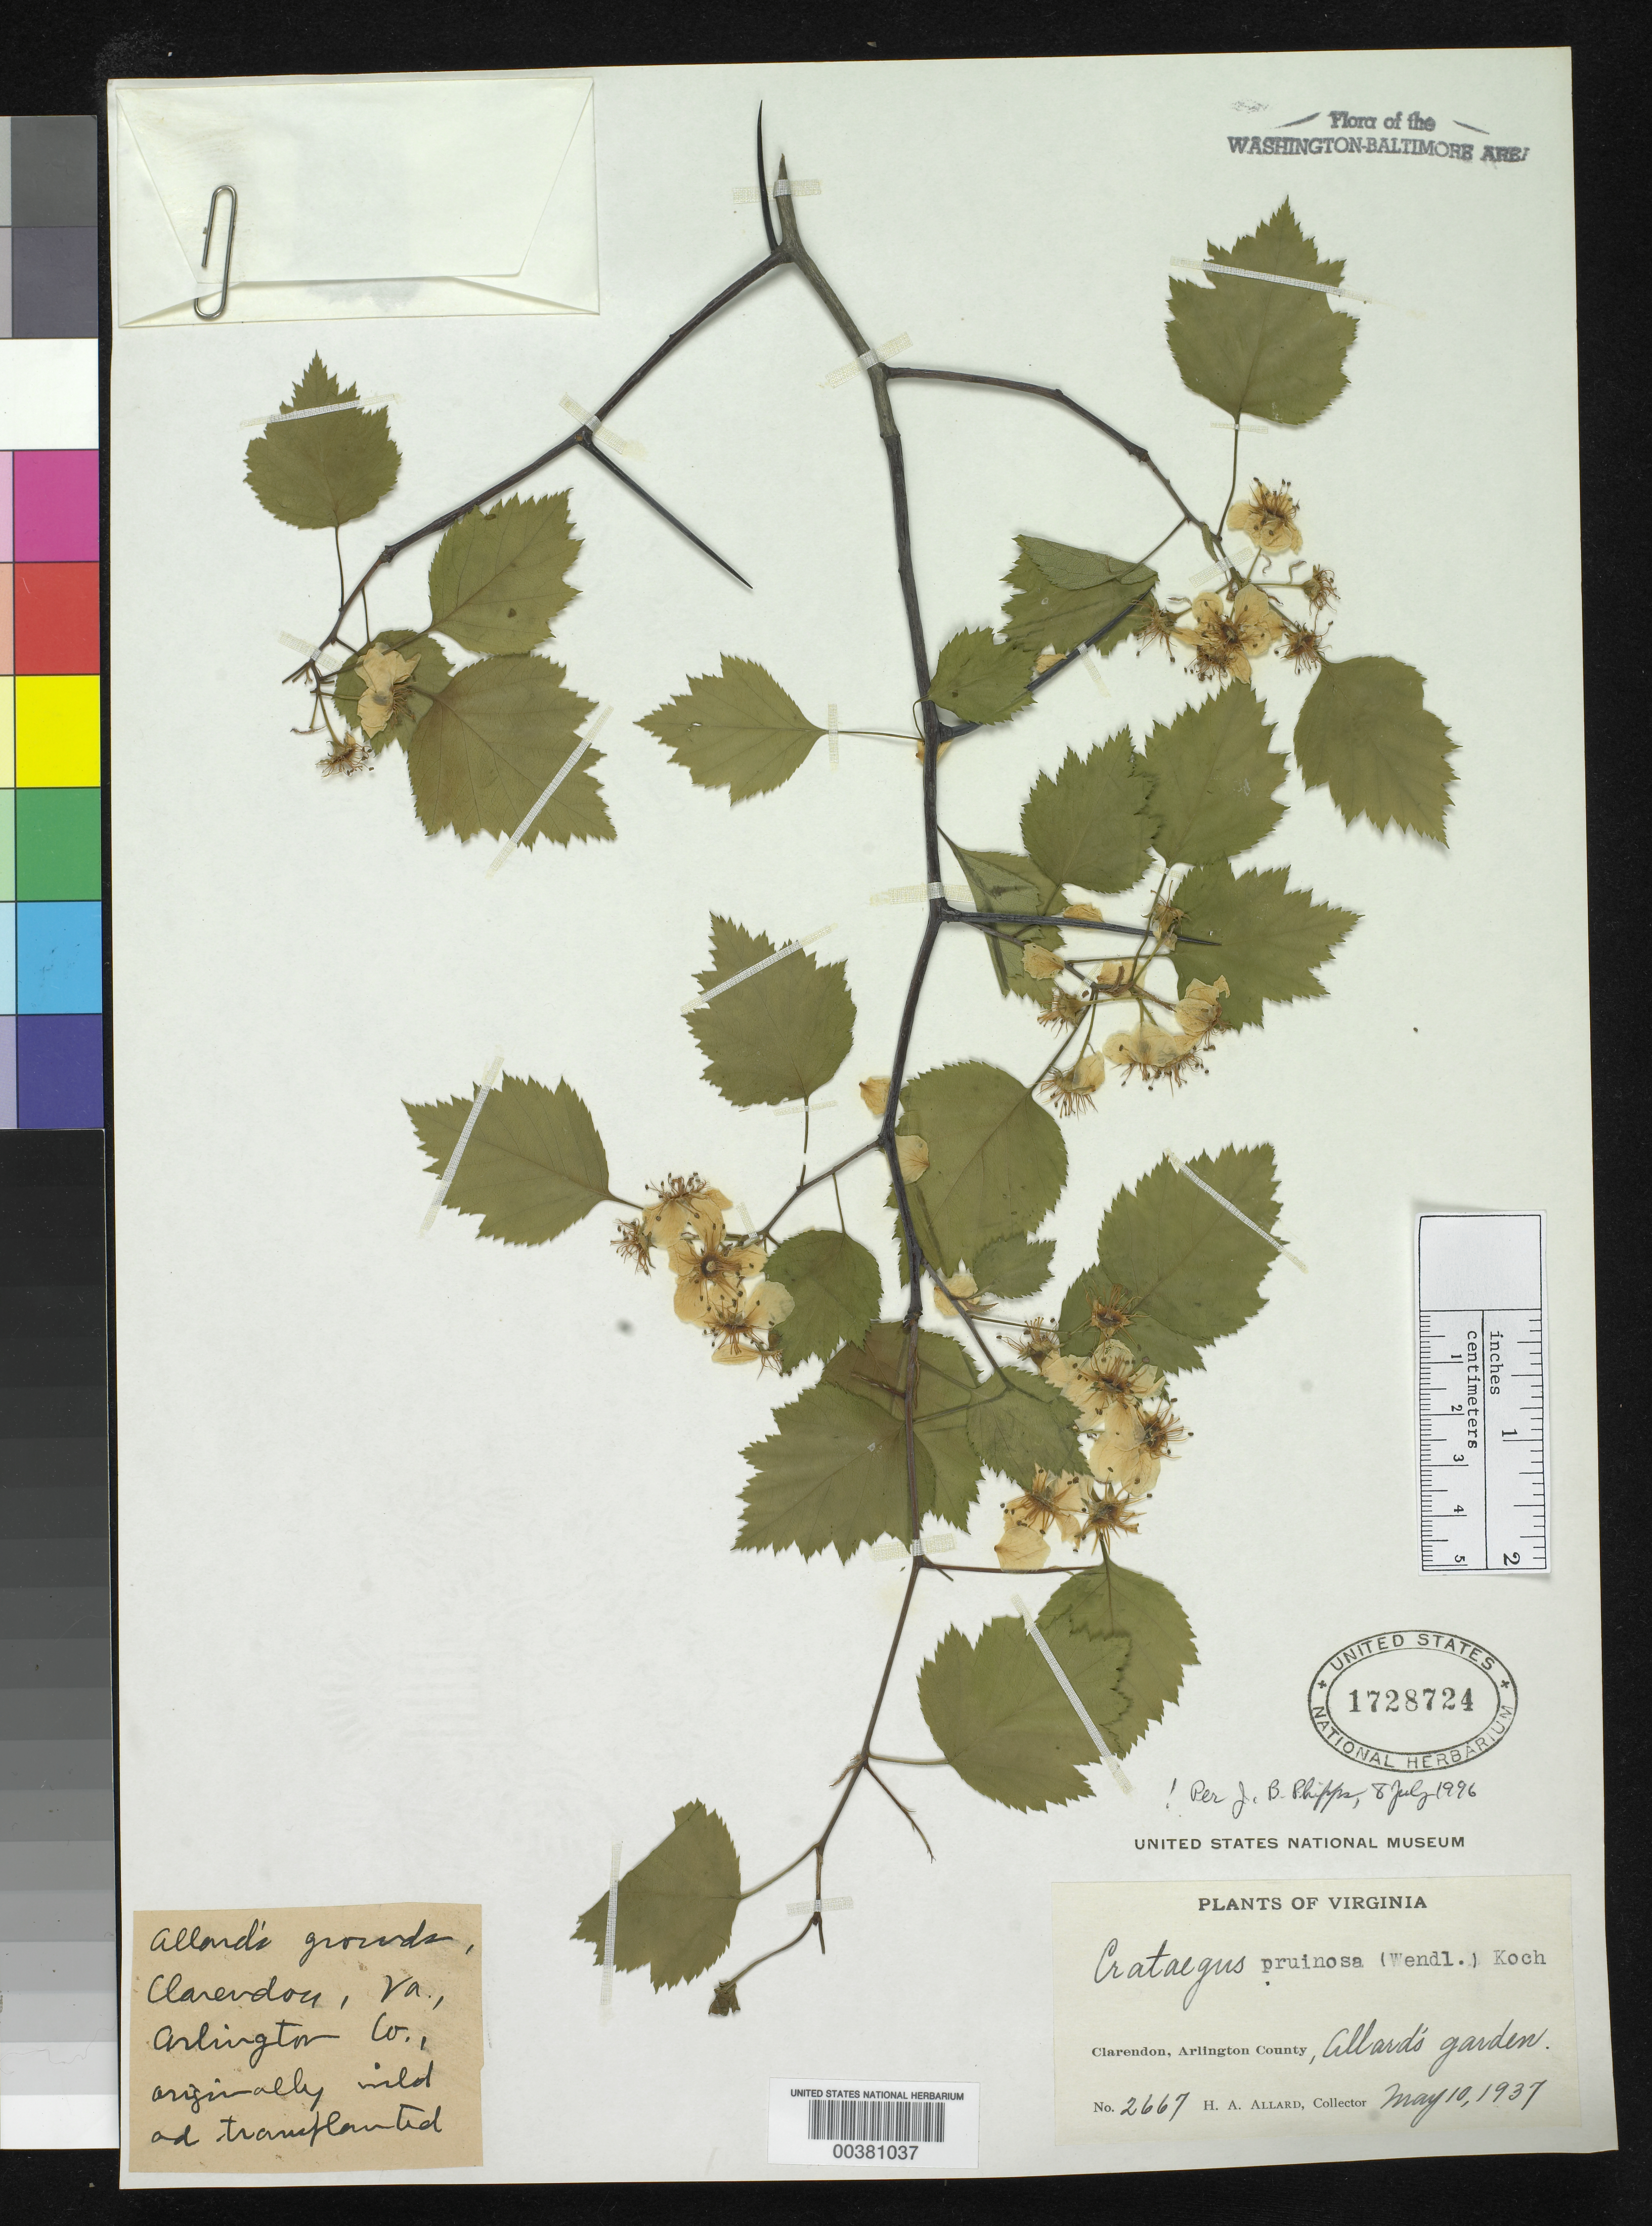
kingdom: Plantae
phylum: Tracheophyta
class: Magnoliopsida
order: Rosales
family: Rosaceae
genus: Crataegus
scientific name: Crataegus pruinosa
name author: (H.L. Wendl.) K. Koch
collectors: H. A. Allard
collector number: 2667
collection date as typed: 10 May 1937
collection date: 1937-05-10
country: United States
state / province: Virginia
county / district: Arlington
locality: Allards Yard, Clarendon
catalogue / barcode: US 1728724